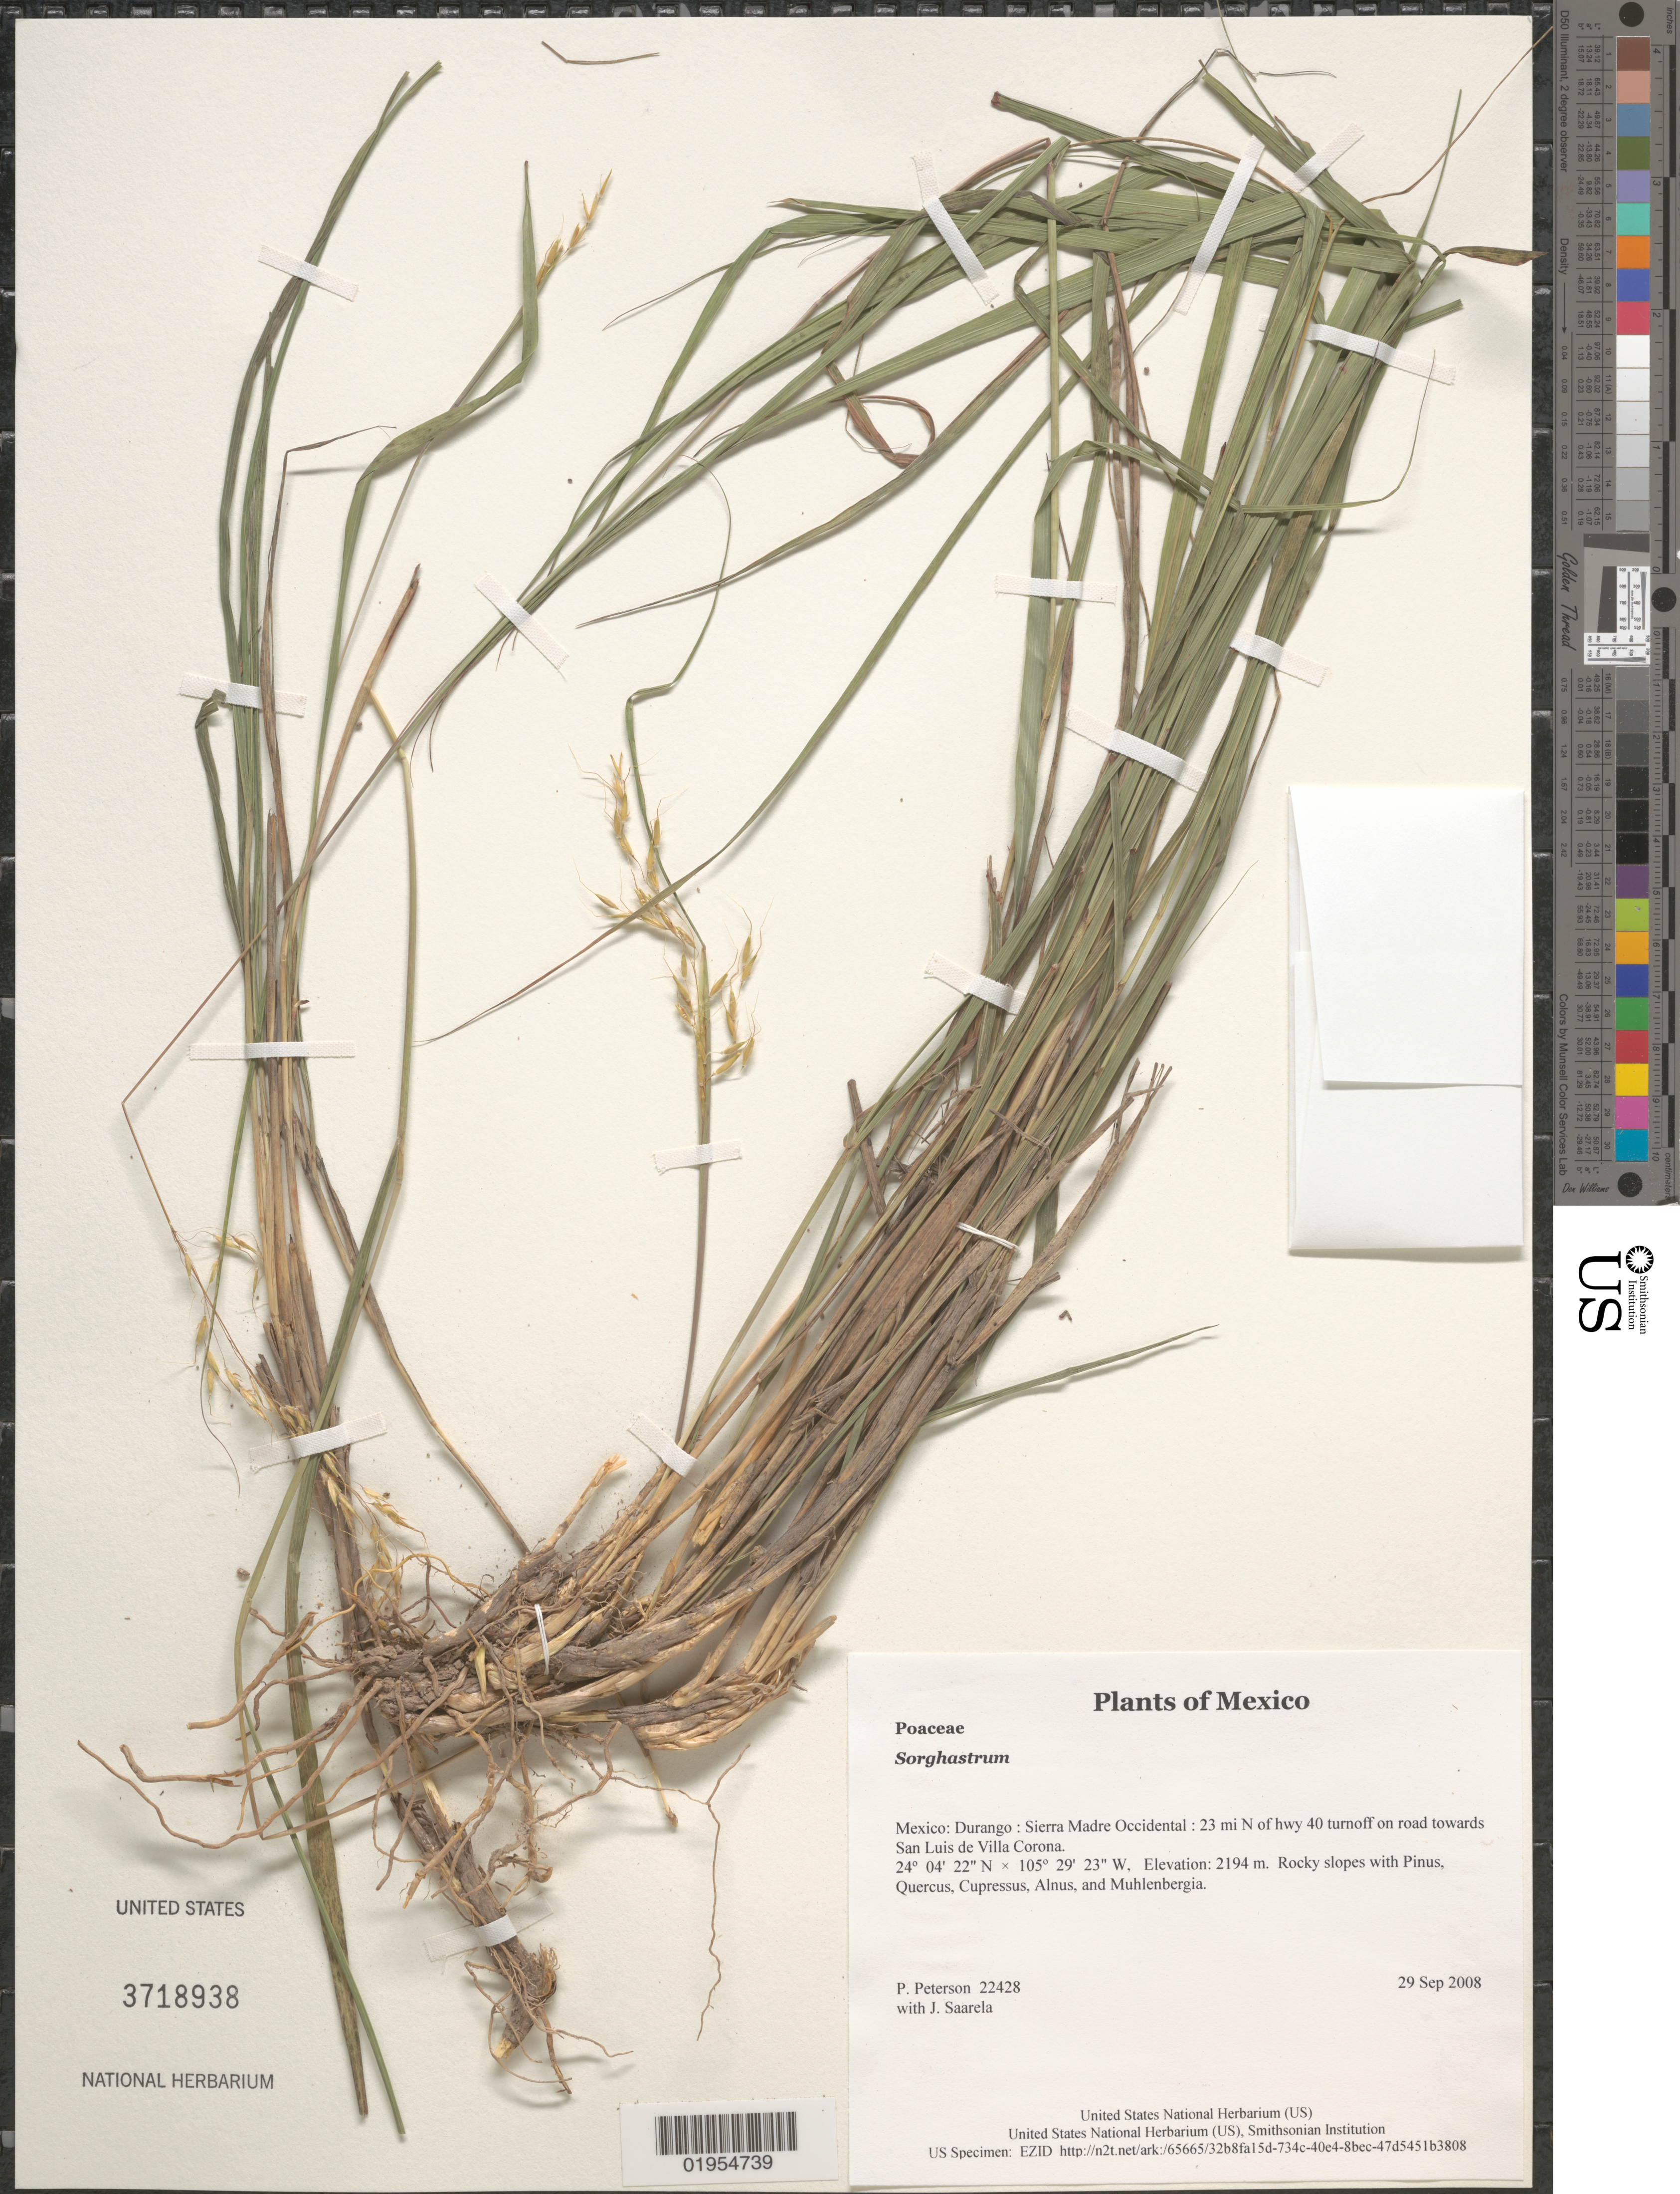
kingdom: Plantae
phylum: Tracheophyta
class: Liliopsida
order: Poales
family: Poaceae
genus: Sorghastrum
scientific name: Sorghastrum sp.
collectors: P. M. Peterson & J. Saarela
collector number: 22428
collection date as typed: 29 Sep 2008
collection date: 2008-09-29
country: Mexico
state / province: Durango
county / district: Sierra Madre Occidental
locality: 23 mi N of hwy 40 turnoff on road towards San Luis de Villa Corona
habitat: Rocky slopes with Pinus, Quercus, Cupressus, Alnus, and Muhlenbergia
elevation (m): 2194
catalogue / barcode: US 3718938